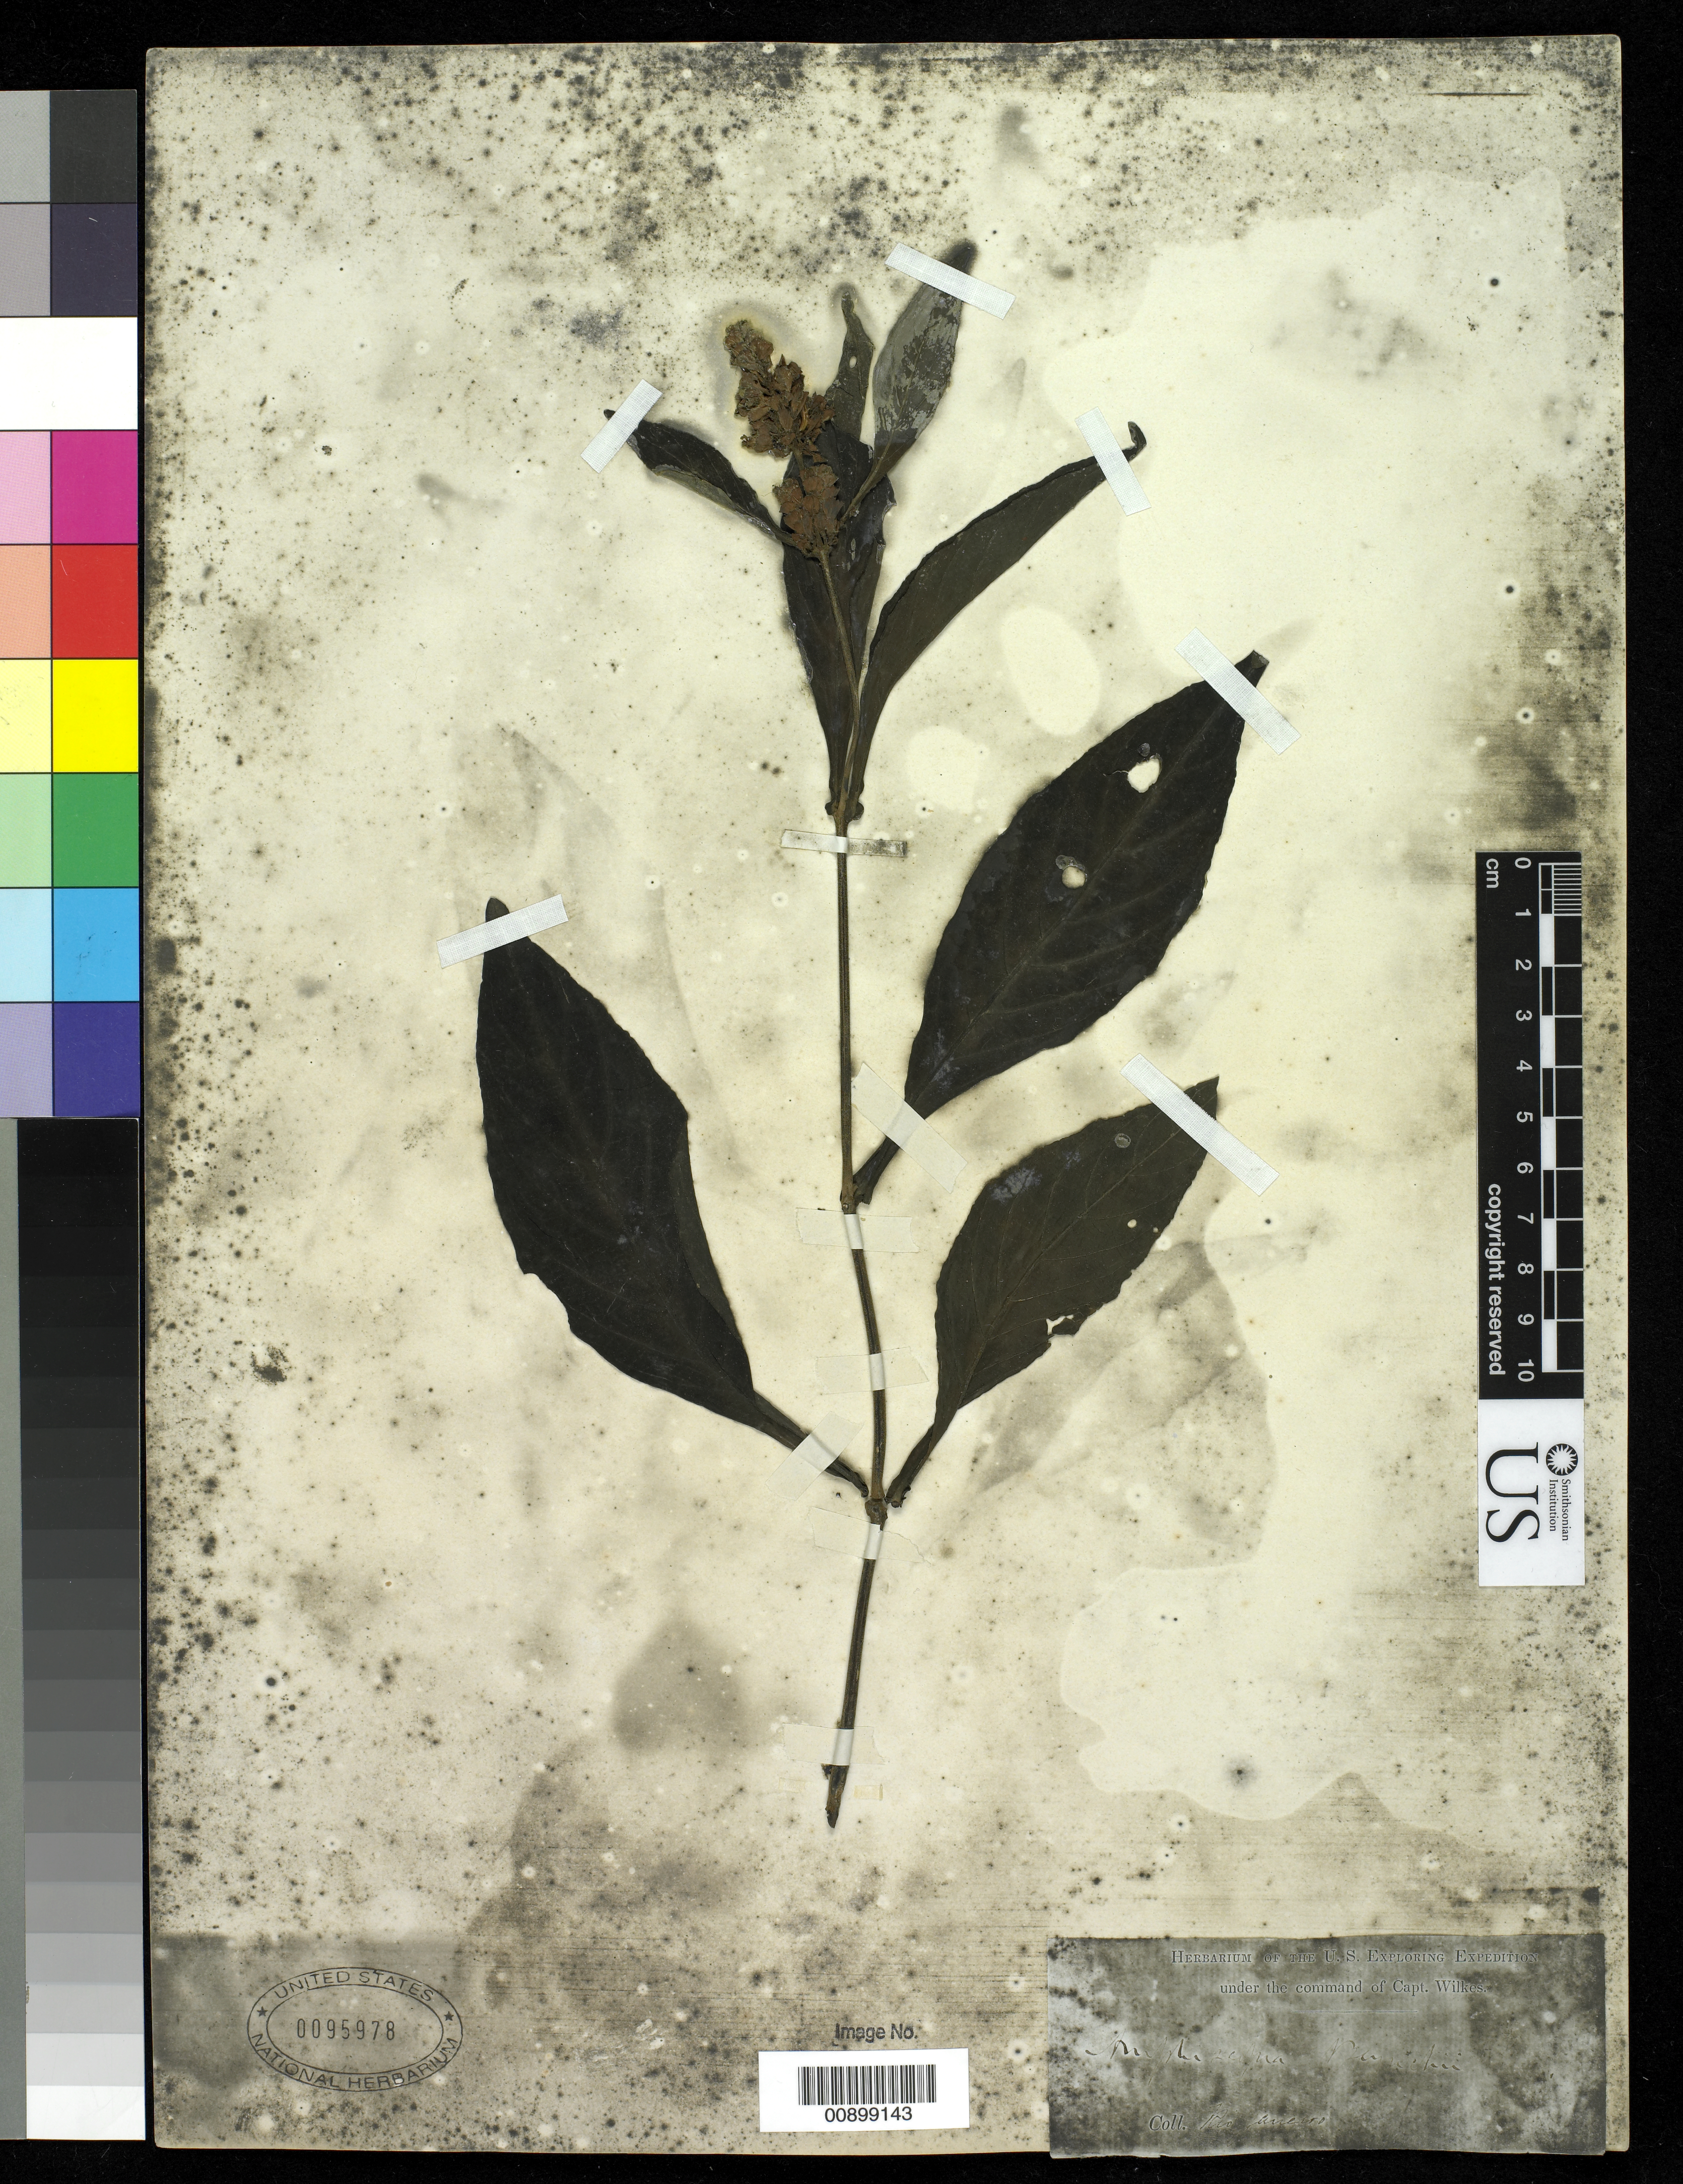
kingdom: Plantae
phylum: Tracheophyta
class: Magnoliopsida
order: Lamiales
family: Acanthaceae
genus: Justicia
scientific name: Justicia beyrichii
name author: Nees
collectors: Wilkes Explor. Exped.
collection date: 1838/1842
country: Brazil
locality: Rio de Janeiro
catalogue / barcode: US 95978